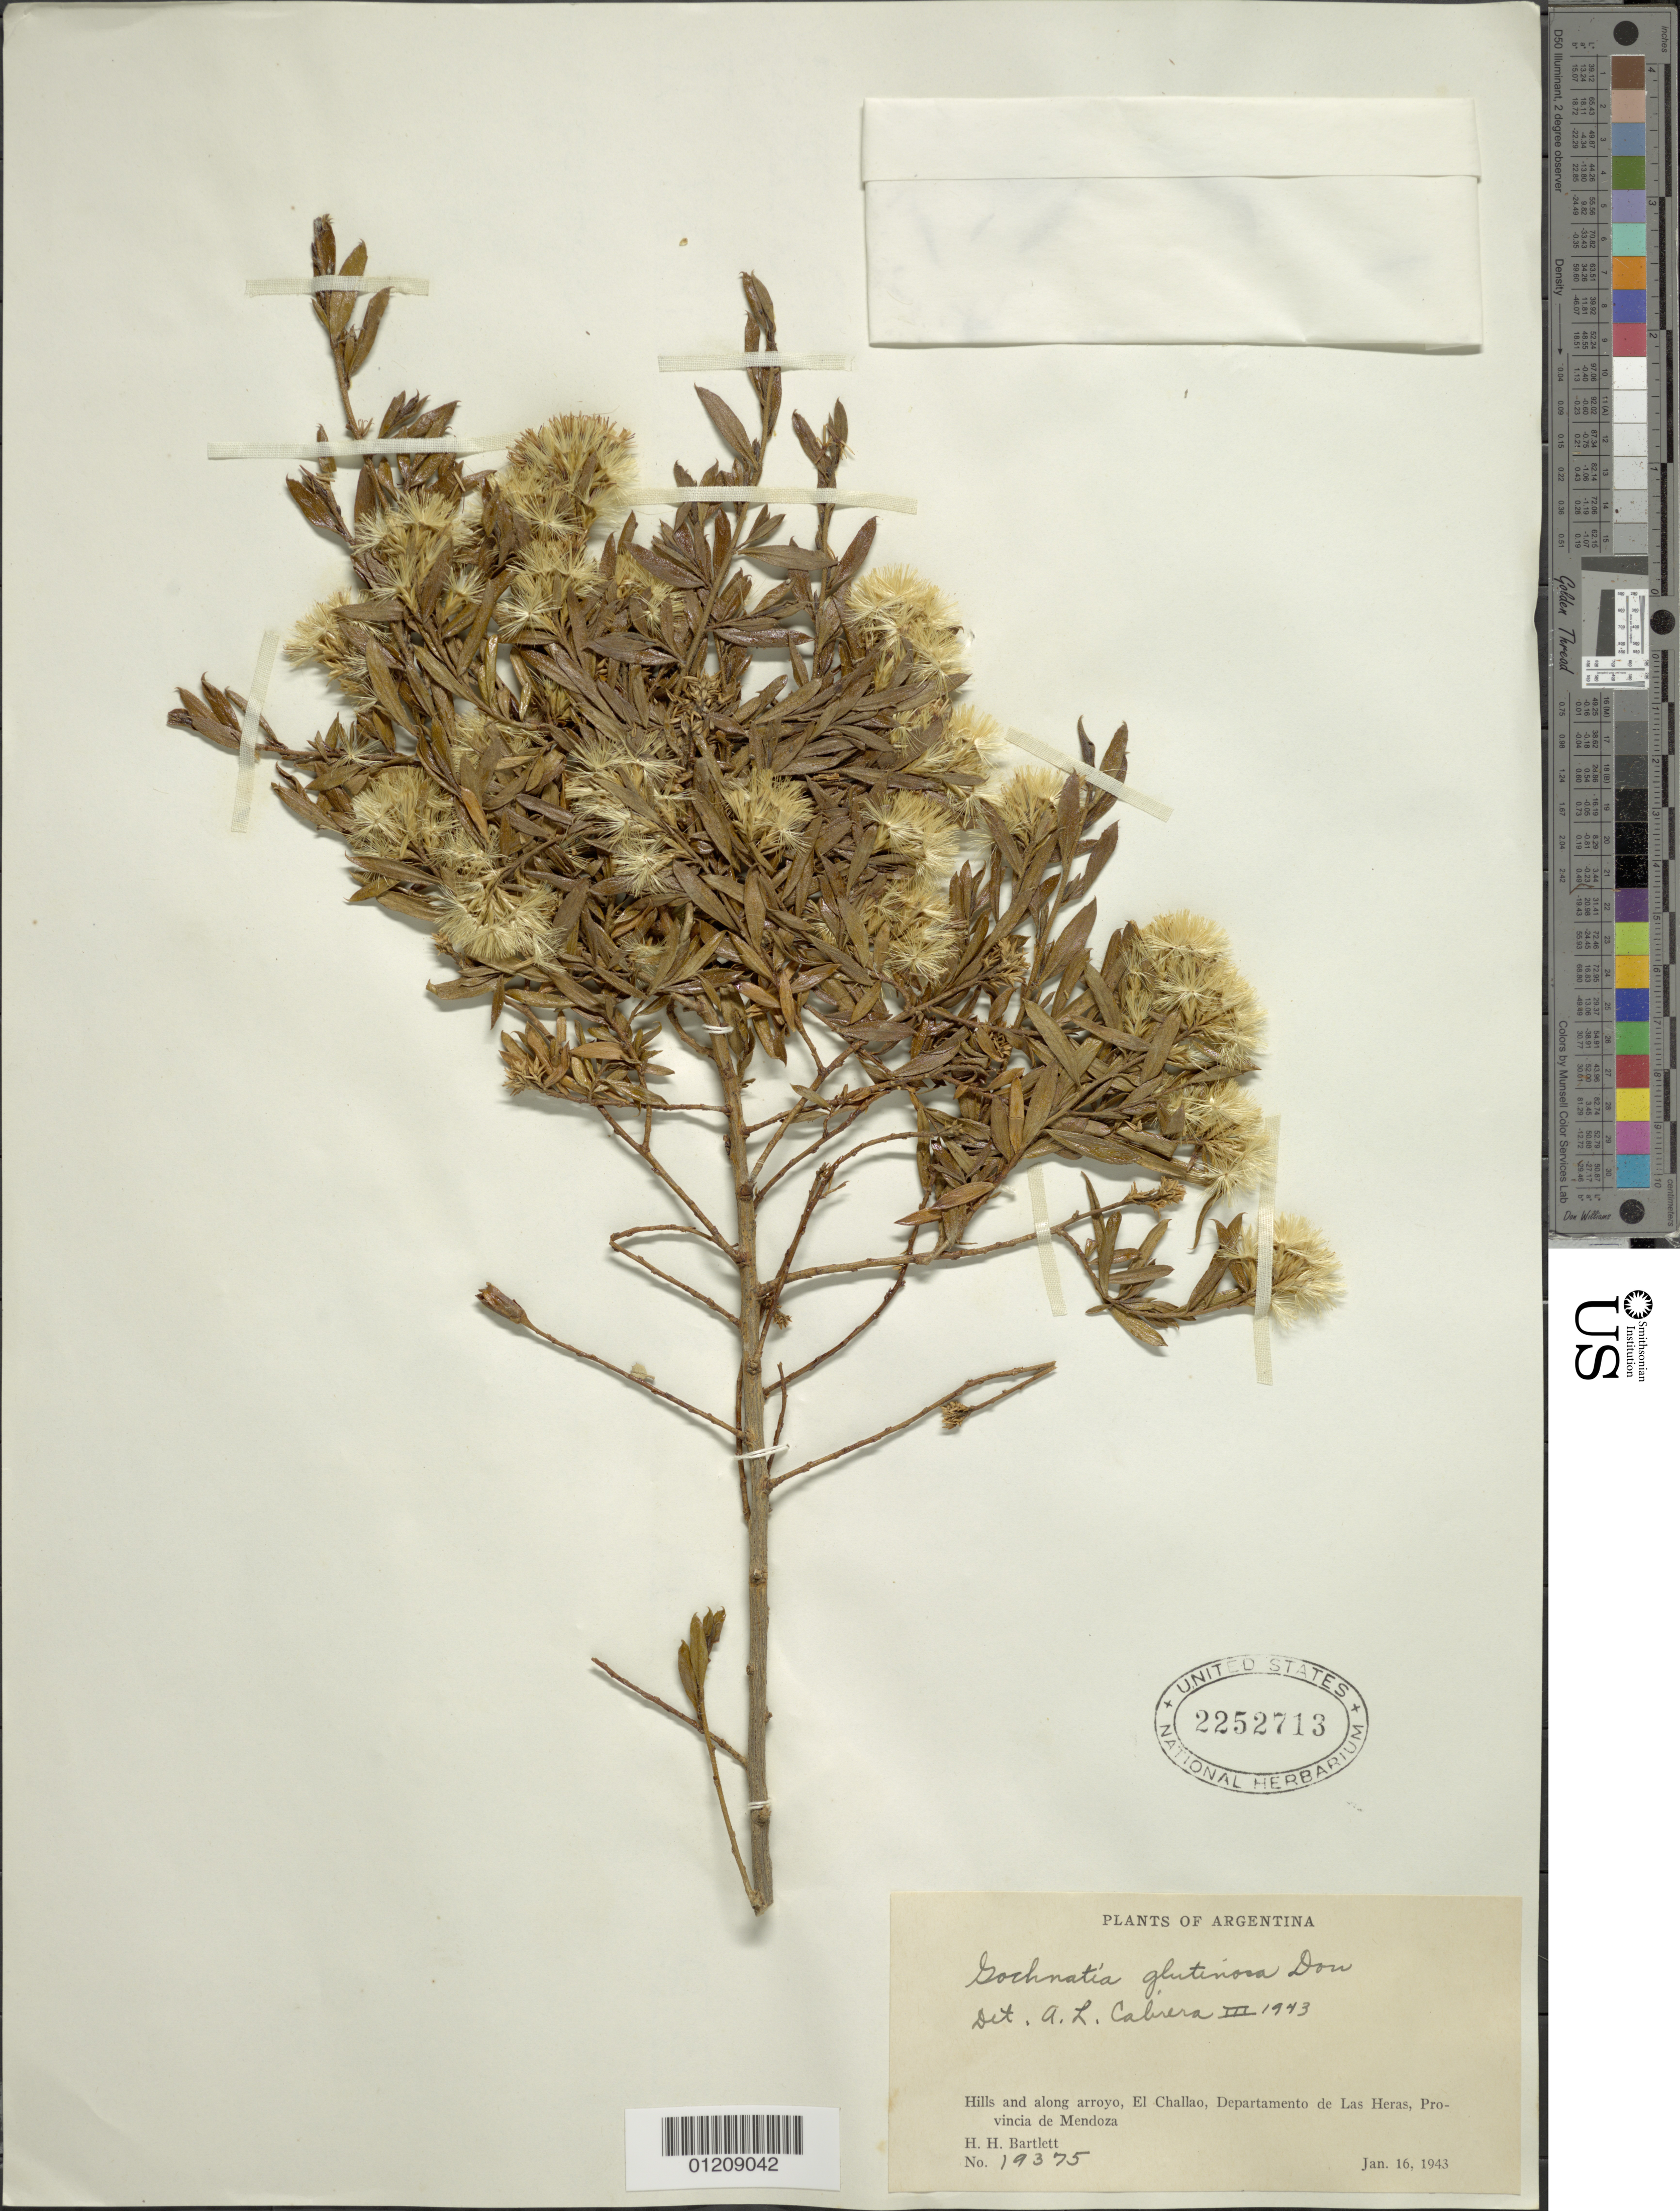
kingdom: Plantae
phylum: Tracheophyta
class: Magnoliopsida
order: Asterales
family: Asteraceae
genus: Pentaphorus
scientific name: Pentaphorus glutinosus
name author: D. Don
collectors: H. H. Bartlett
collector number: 19375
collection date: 1943-01-16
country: Argentina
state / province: Mendoza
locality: El Challas, Dept. Las Heras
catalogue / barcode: US 2252713